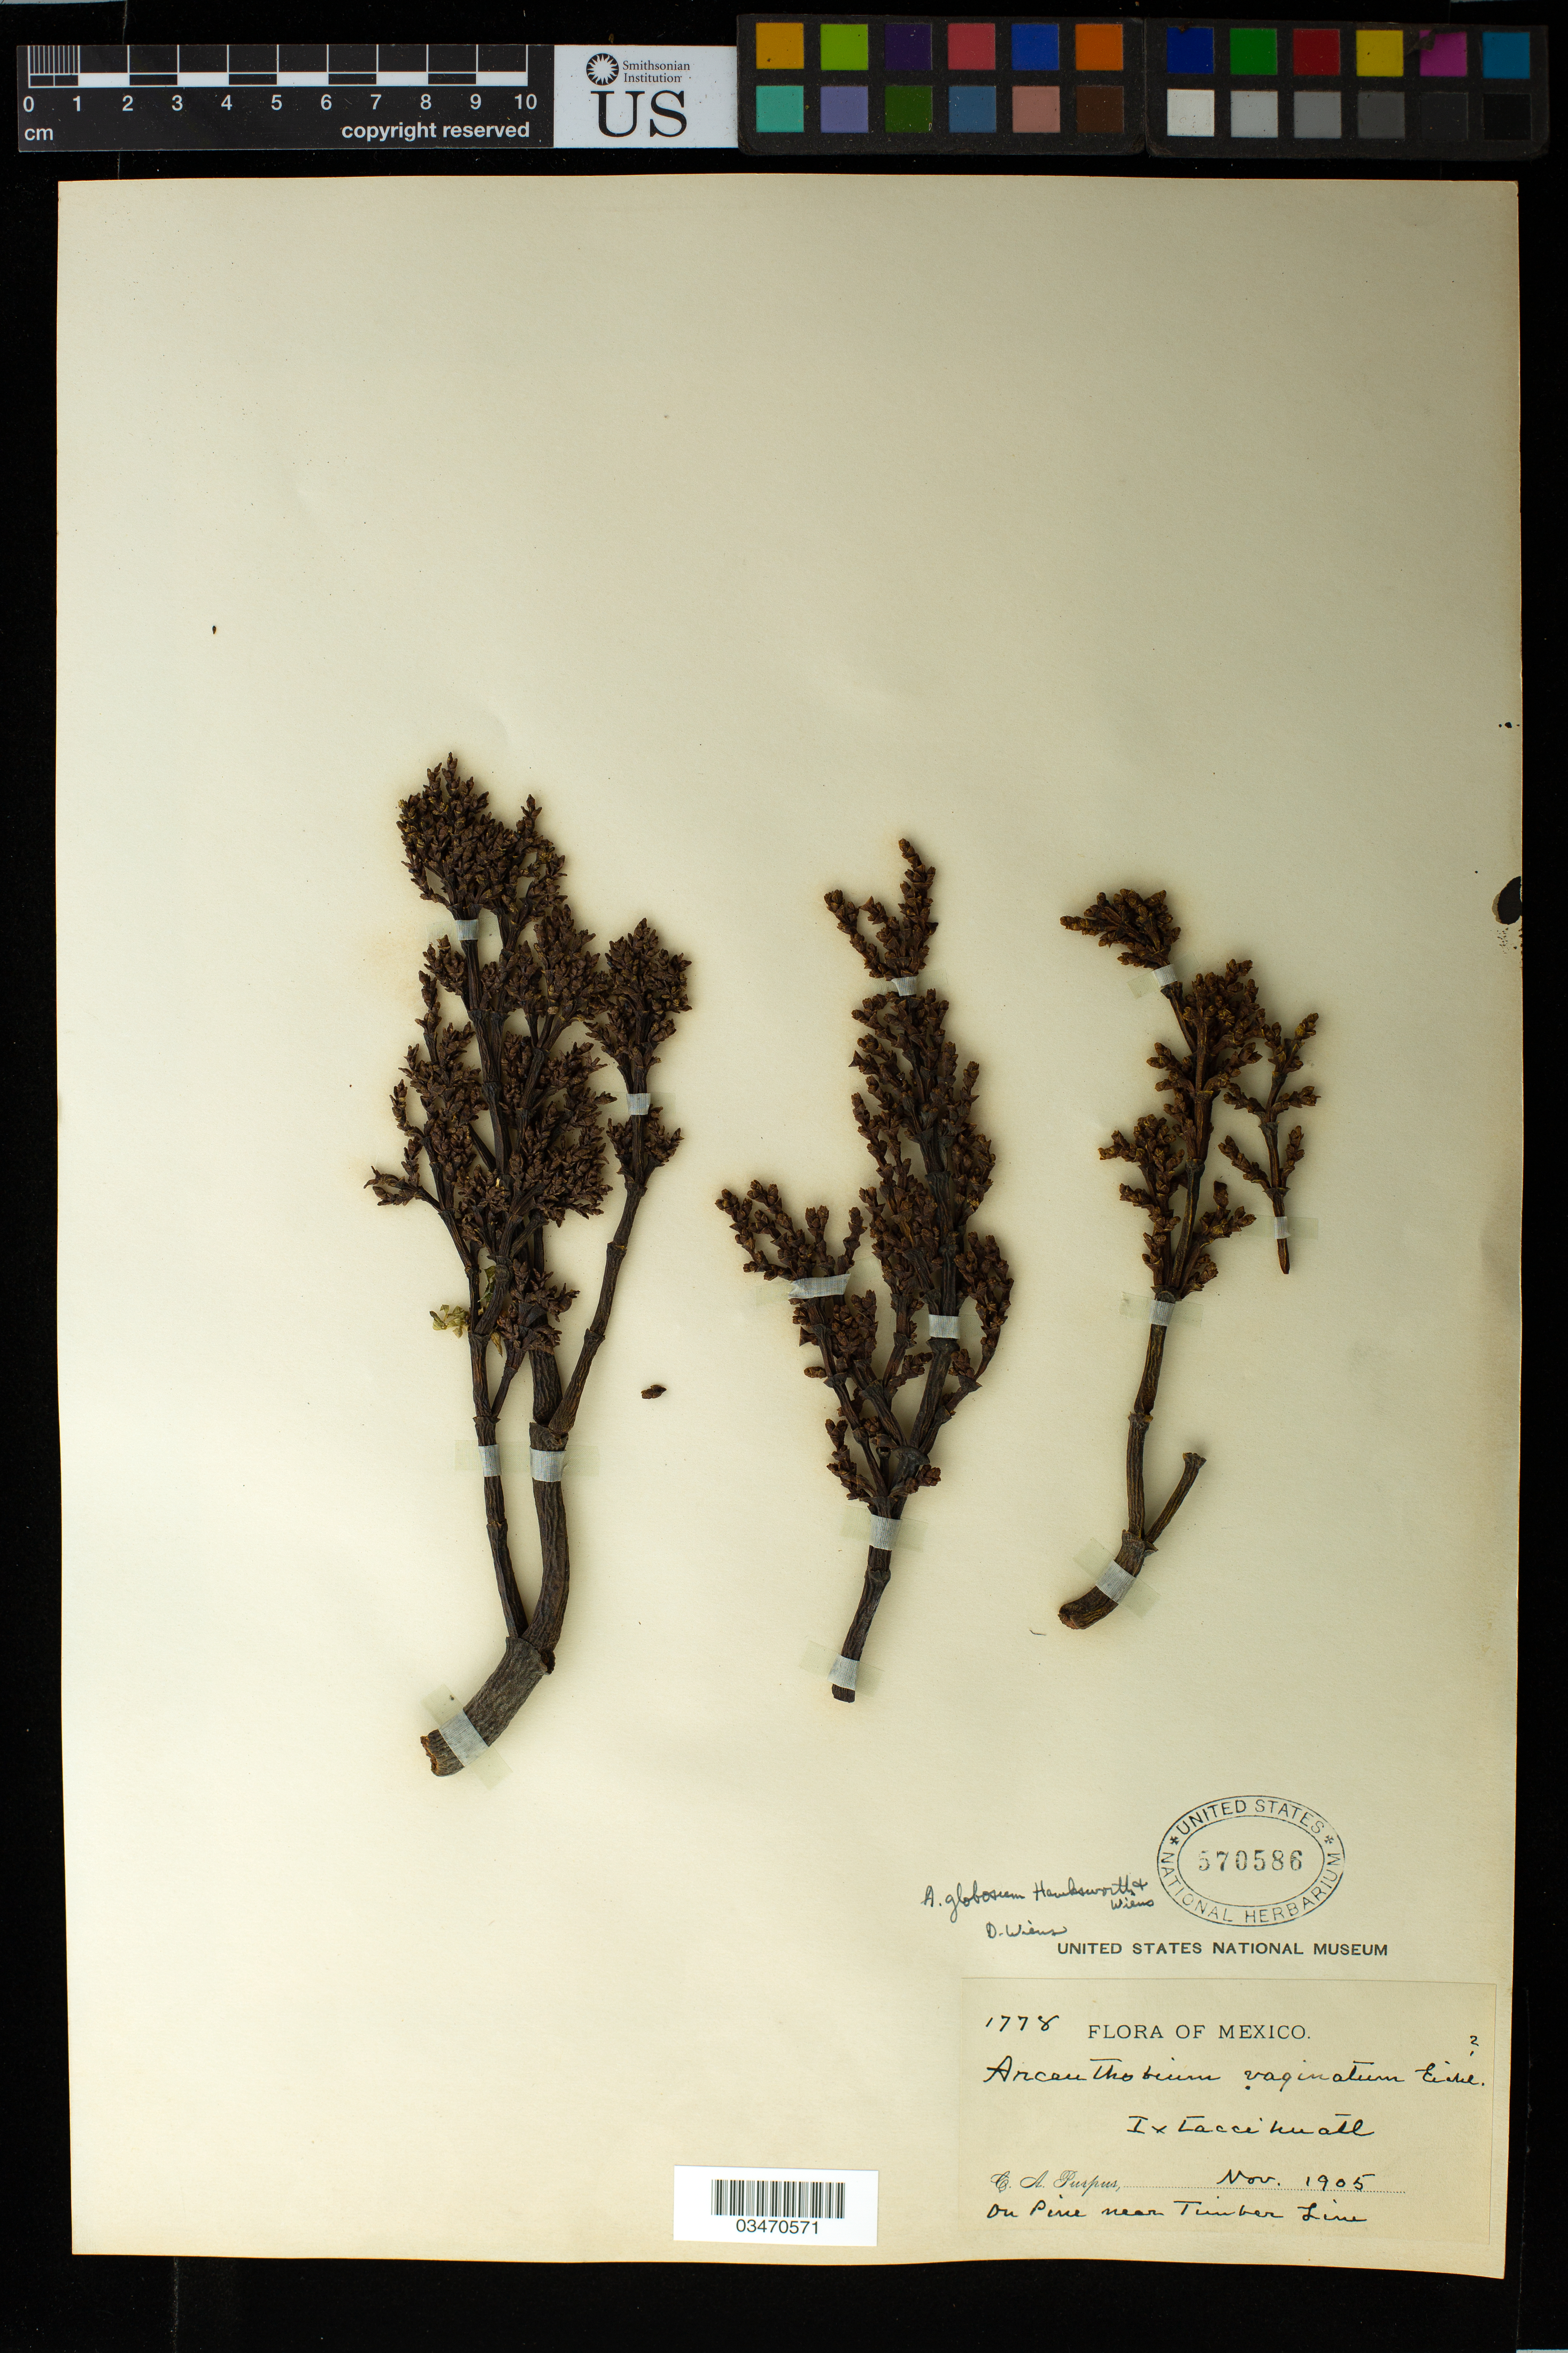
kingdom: Plantae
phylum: Tracheophyta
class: Magnoliopsida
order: Santalales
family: Viscaceae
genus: Arceuthobium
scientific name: Arceuthobium globosum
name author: Hawksw. & Wiens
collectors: C. A. Purpus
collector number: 1778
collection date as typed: Nov 1905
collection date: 1905-11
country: Mexico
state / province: México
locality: Mt. Ixtaccihuatl.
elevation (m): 2135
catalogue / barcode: US 570586